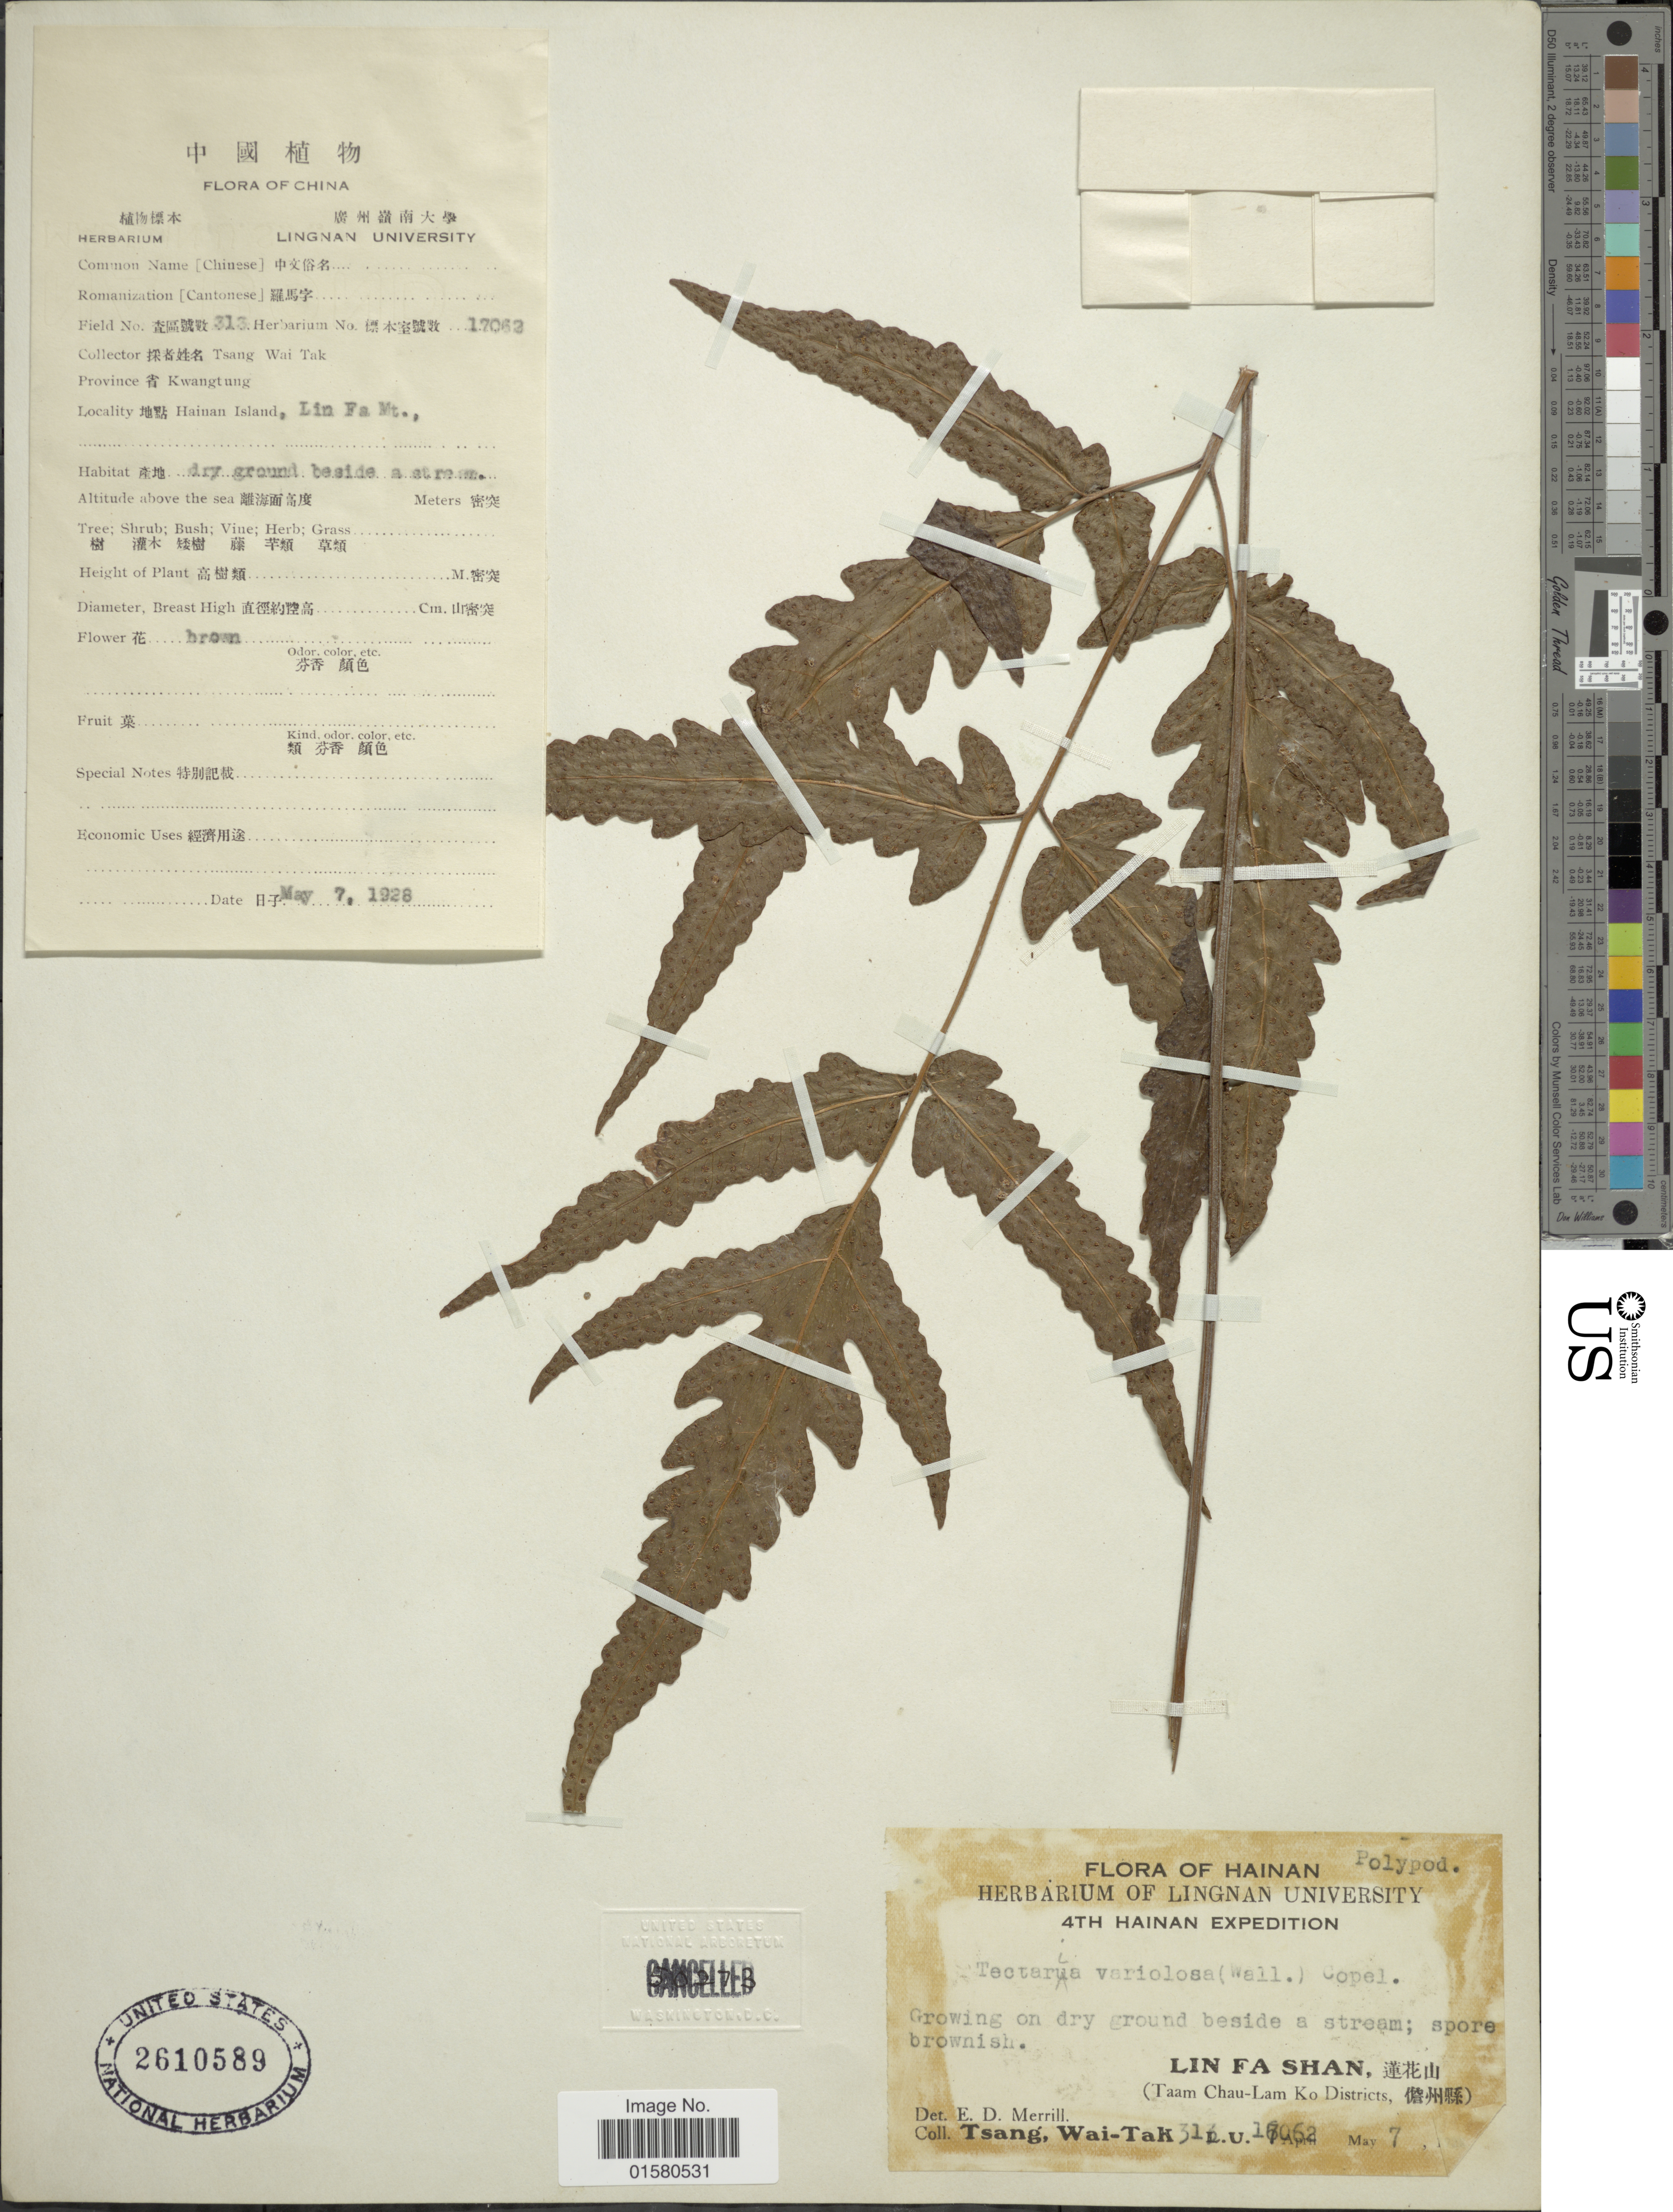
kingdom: Plantae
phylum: Tracheophyta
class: Polypodiopsida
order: Polypodiales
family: Tectariaceae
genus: Tectaria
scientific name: Tectaria variolosa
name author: (Wall. ex Hook.) C. Chr.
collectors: W. T. Tsang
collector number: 313/17062?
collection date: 1928-05-07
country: China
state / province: Hainan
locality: Kwatung,Hainan Island, Lin Fa Mt. Dry ground beside a stream Lin Fa Shan, ( Taam Chau-Lam Ko district,[Foreign script] )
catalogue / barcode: US 2610589